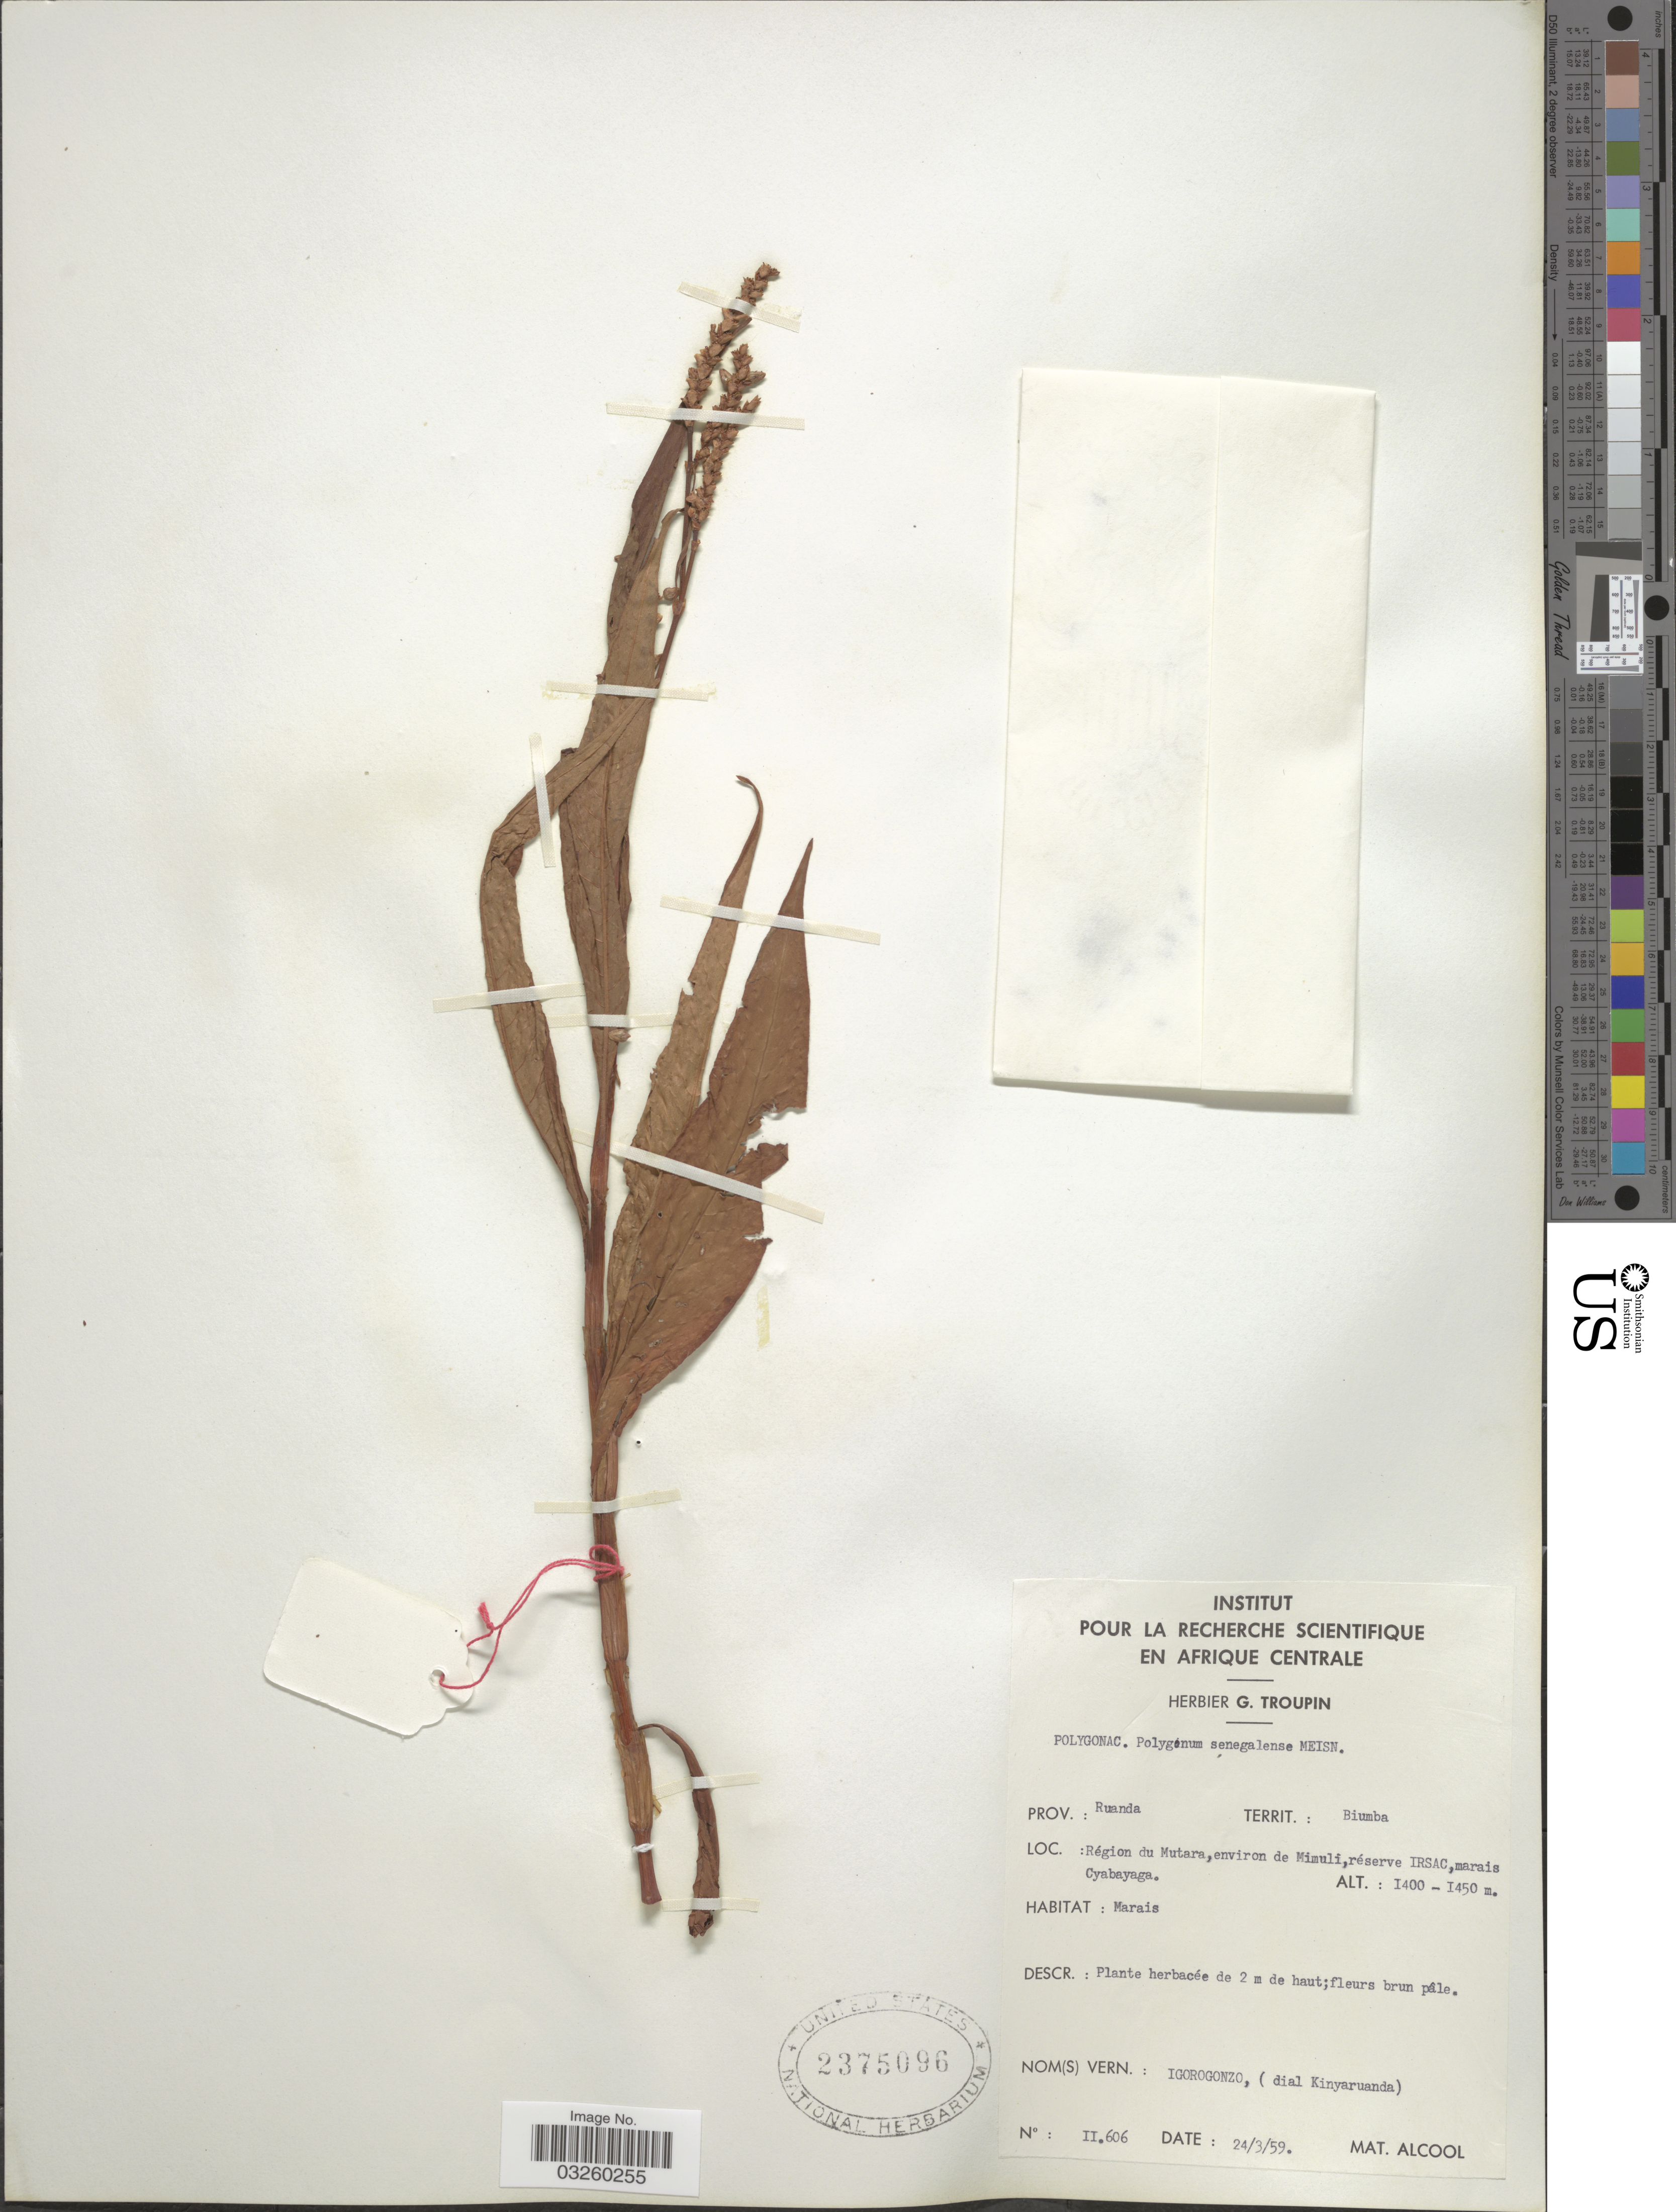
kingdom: Plantae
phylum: Tracheophyta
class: Magnoliopsida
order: Caryophyllales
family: Polygonaceae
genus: Polygonum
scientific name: Polygonum senegalense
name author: Meisn.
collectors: ex herb. G. Troupin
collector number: II.606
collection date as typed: Transcribed d/m/y: 24/3/59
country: Rwanda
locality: Prov.: Ruanda. Territ.: Biumba. Région du Mutara, environ de Mimuli, réserve IRSAC, marais Cyabayaga.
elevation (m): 1400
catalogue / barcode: US 2375096